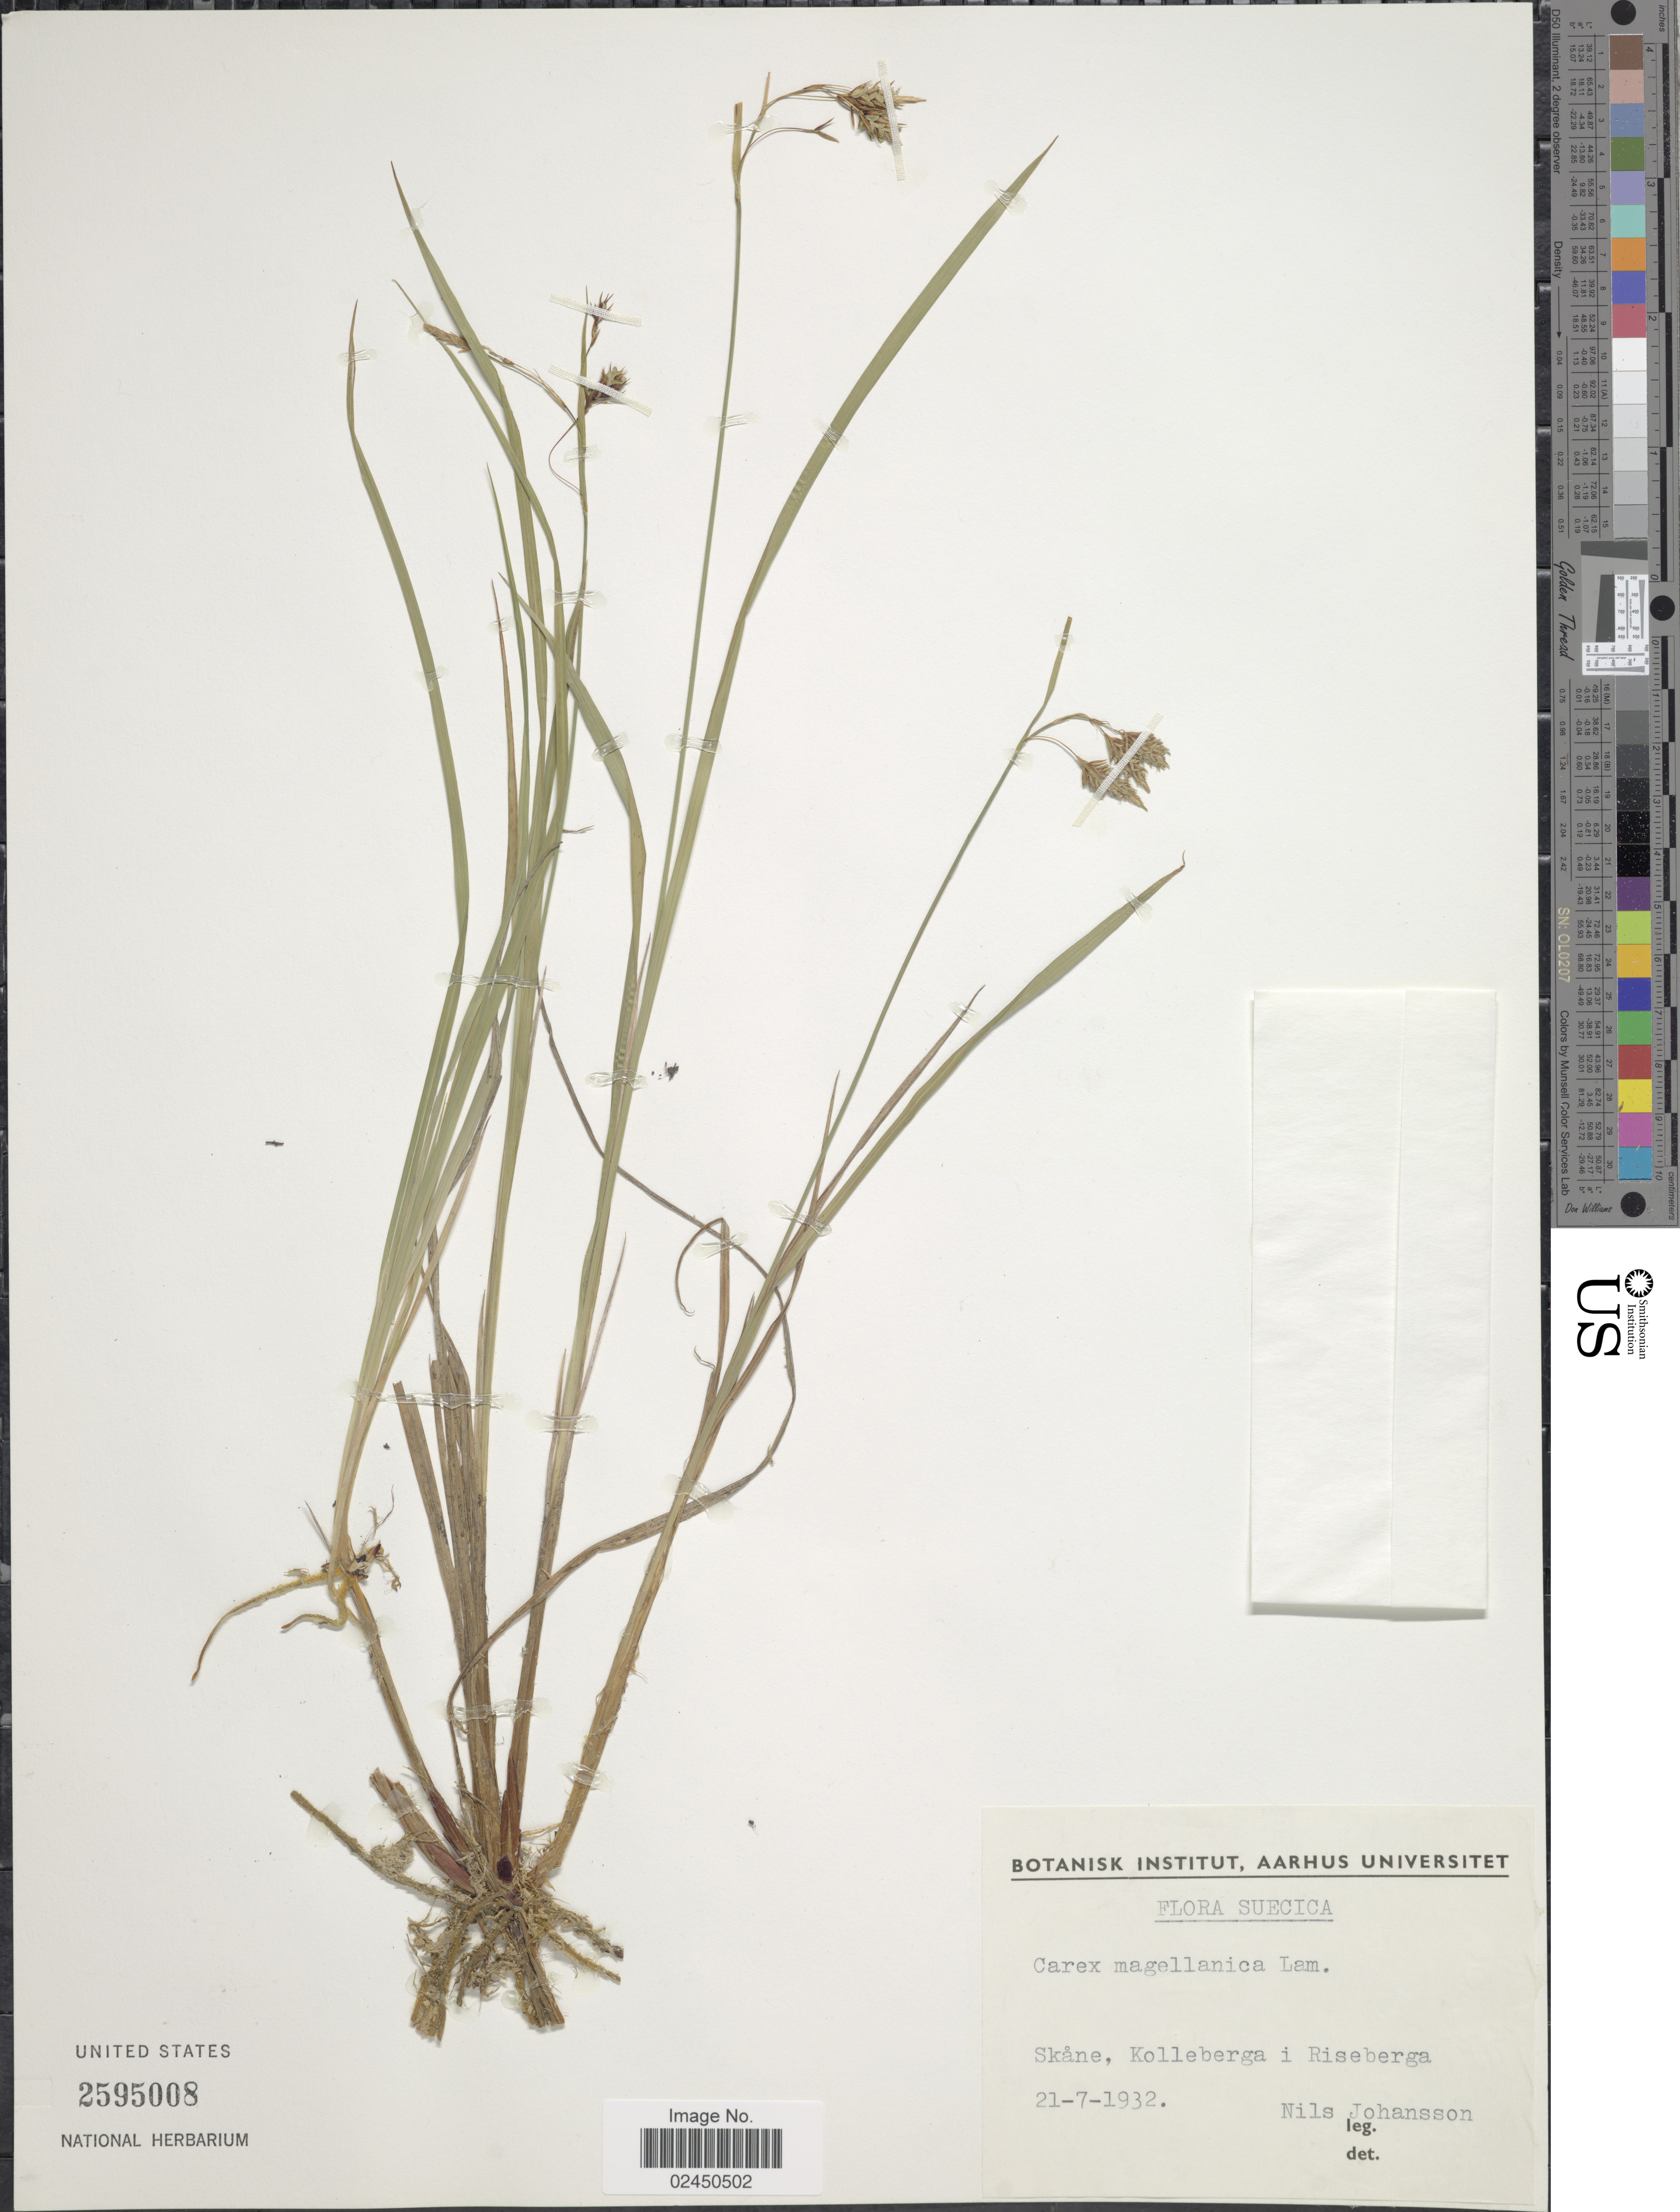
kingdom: Plantae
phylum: Tracheophyta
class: Liliopsida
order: Poales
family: Cyperaceae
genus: Carex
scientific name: Carex magellanica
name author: Lam.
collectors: N. Johansson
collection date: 1932-07-21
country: Sweden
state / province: Skåne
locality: Suecica. Kolleberga i Riseberga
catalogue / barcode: US 2595008